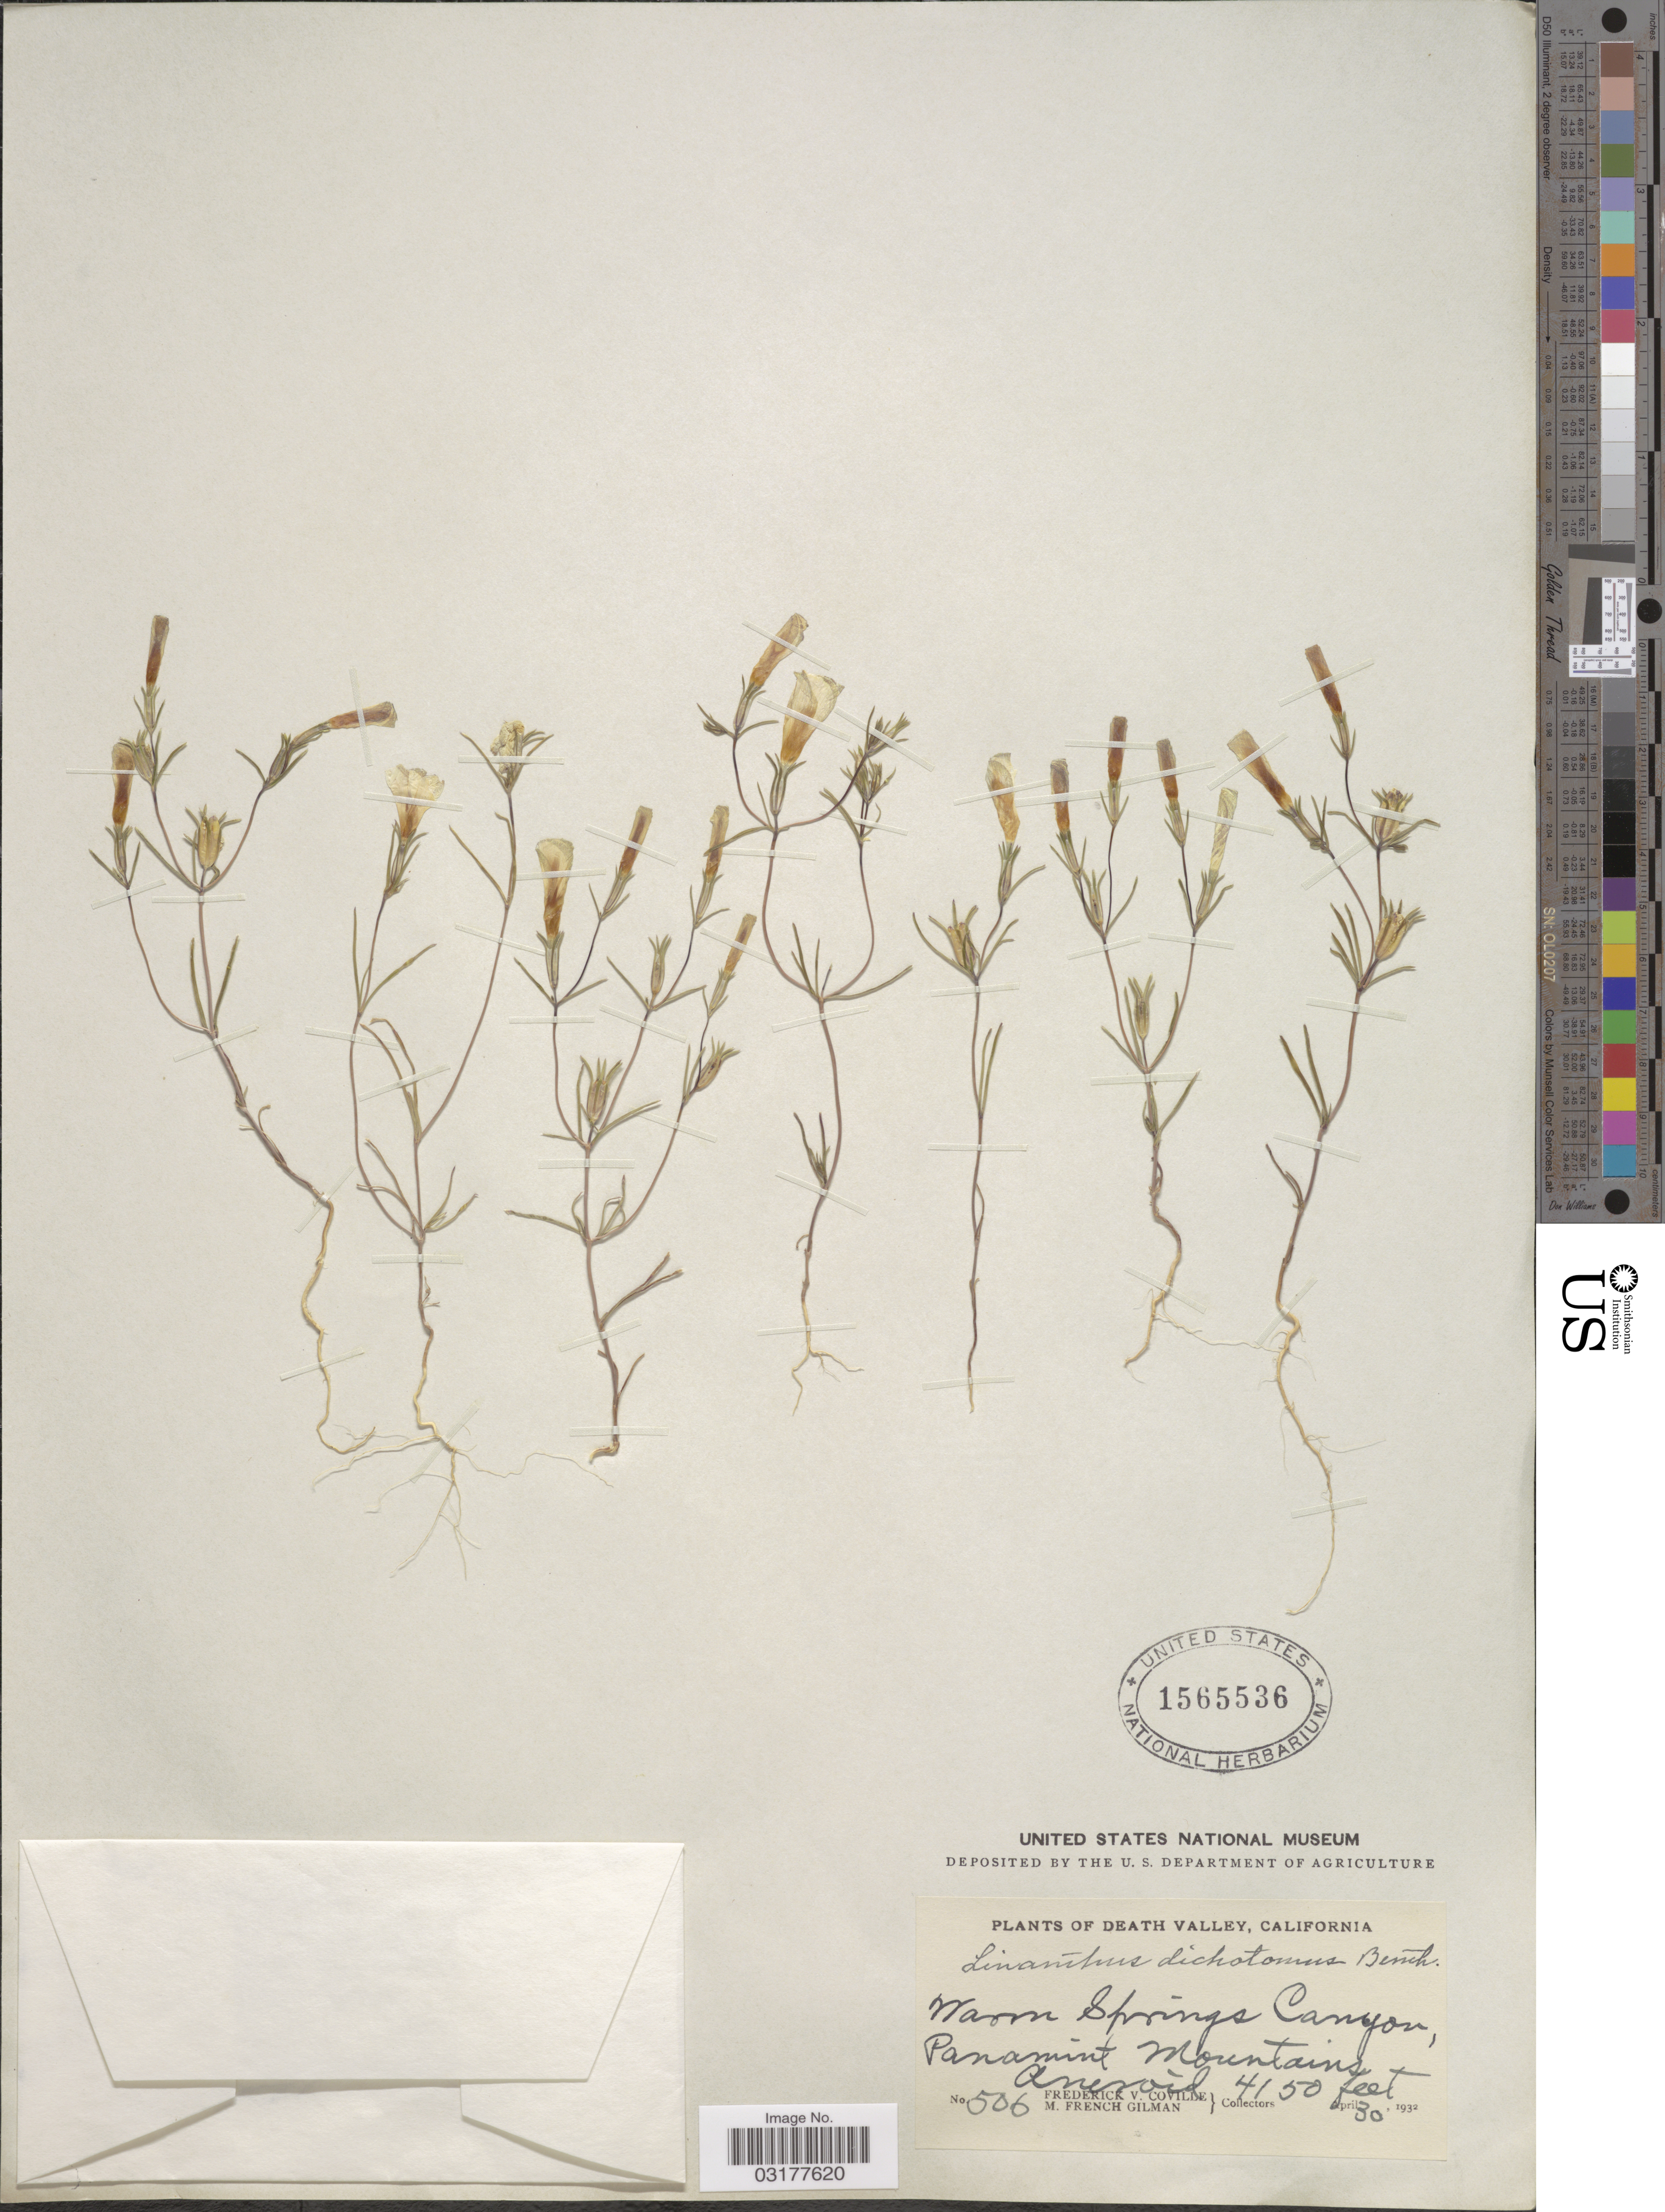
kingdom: Plantae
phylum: Tracheophyta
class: Magnoliopsida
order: Ericales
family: Polemoniaceae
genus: Linanthus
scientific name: Linanthus dichotomus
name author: Benth.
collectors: F. V. Coville & M. F. Gilman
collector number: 506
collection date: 1932-04-30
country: United States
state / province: California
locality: Death Valley. Warm Springs Canyon, Panamint Mountains.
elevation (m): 1265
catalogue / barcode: US 1565536